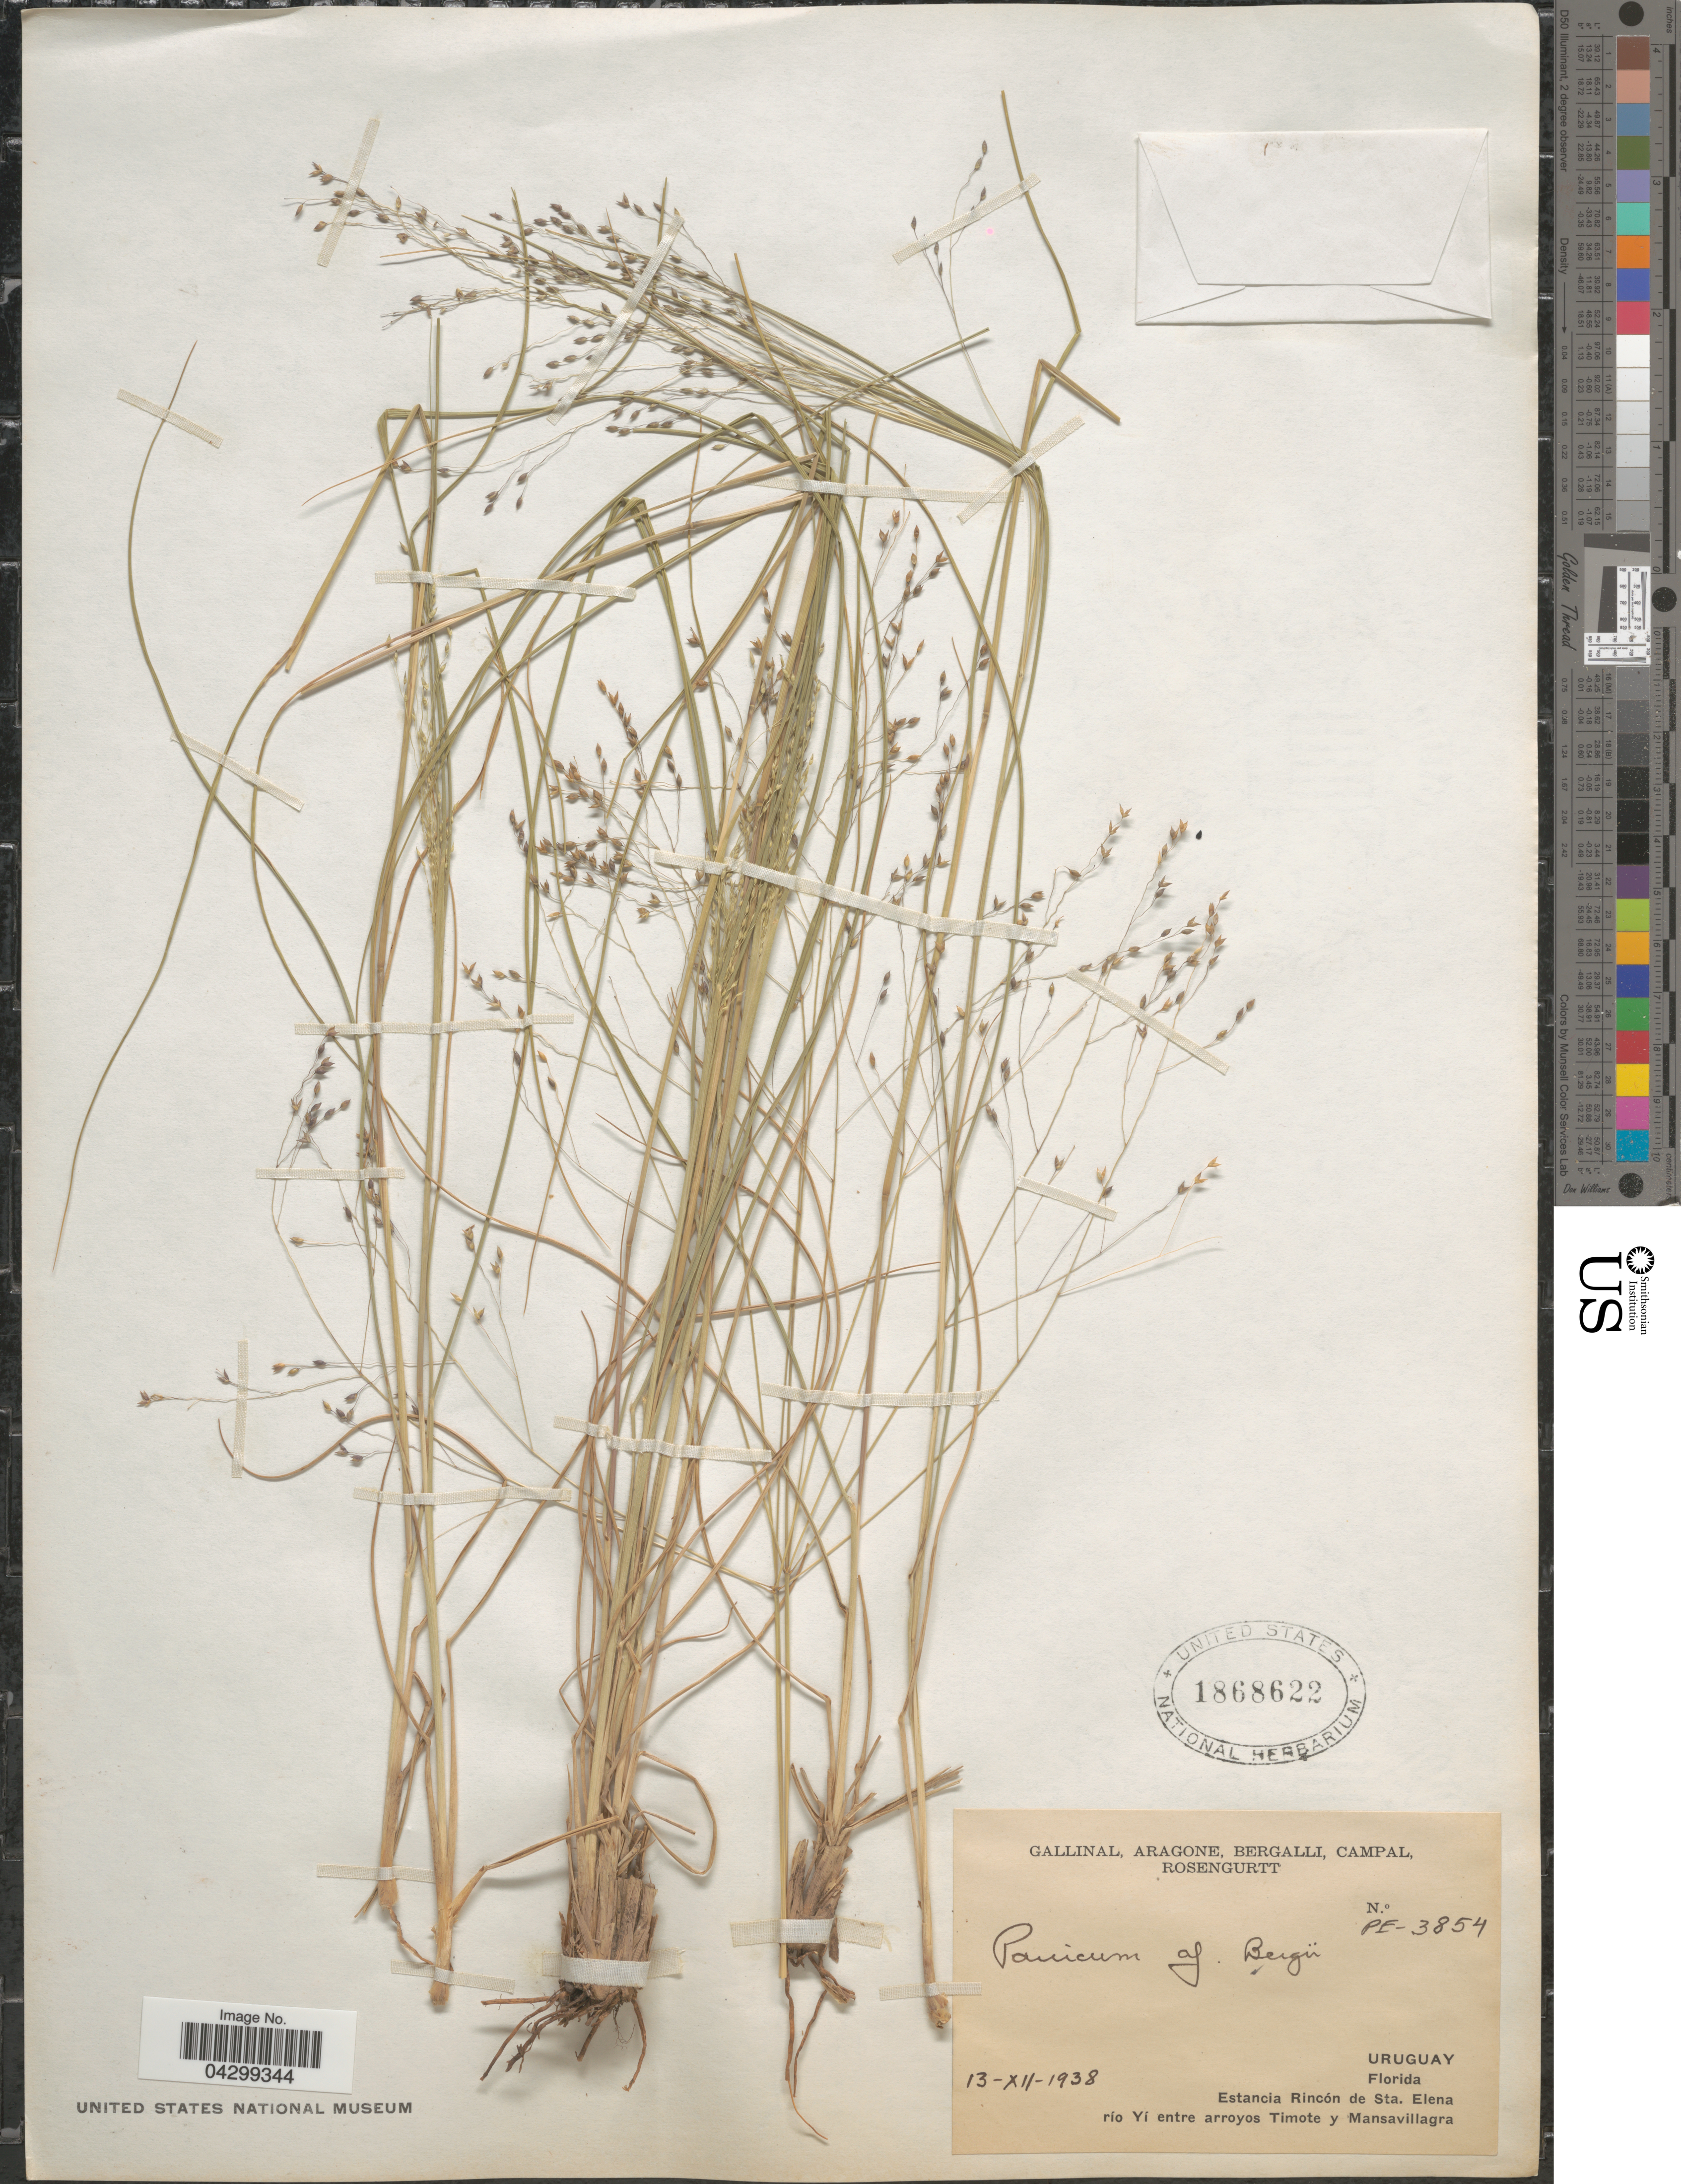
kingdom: Plantae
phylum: Tracheophyta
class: Liliopsida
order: Poales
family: Poaceae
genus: Panicum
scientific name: Panicum bergii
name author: Arechav.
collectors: -. Gallinal, -- Aragone, -- Bergalli, -- Campal & Rosengurtt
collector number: PE-3854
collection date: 1938-12-13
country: Uruguay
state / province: Florida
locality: Estancia Rincón de Sta. Elena. Río Yí entre arroyos Timote y Mansavillagra.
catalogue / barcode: US 1868622